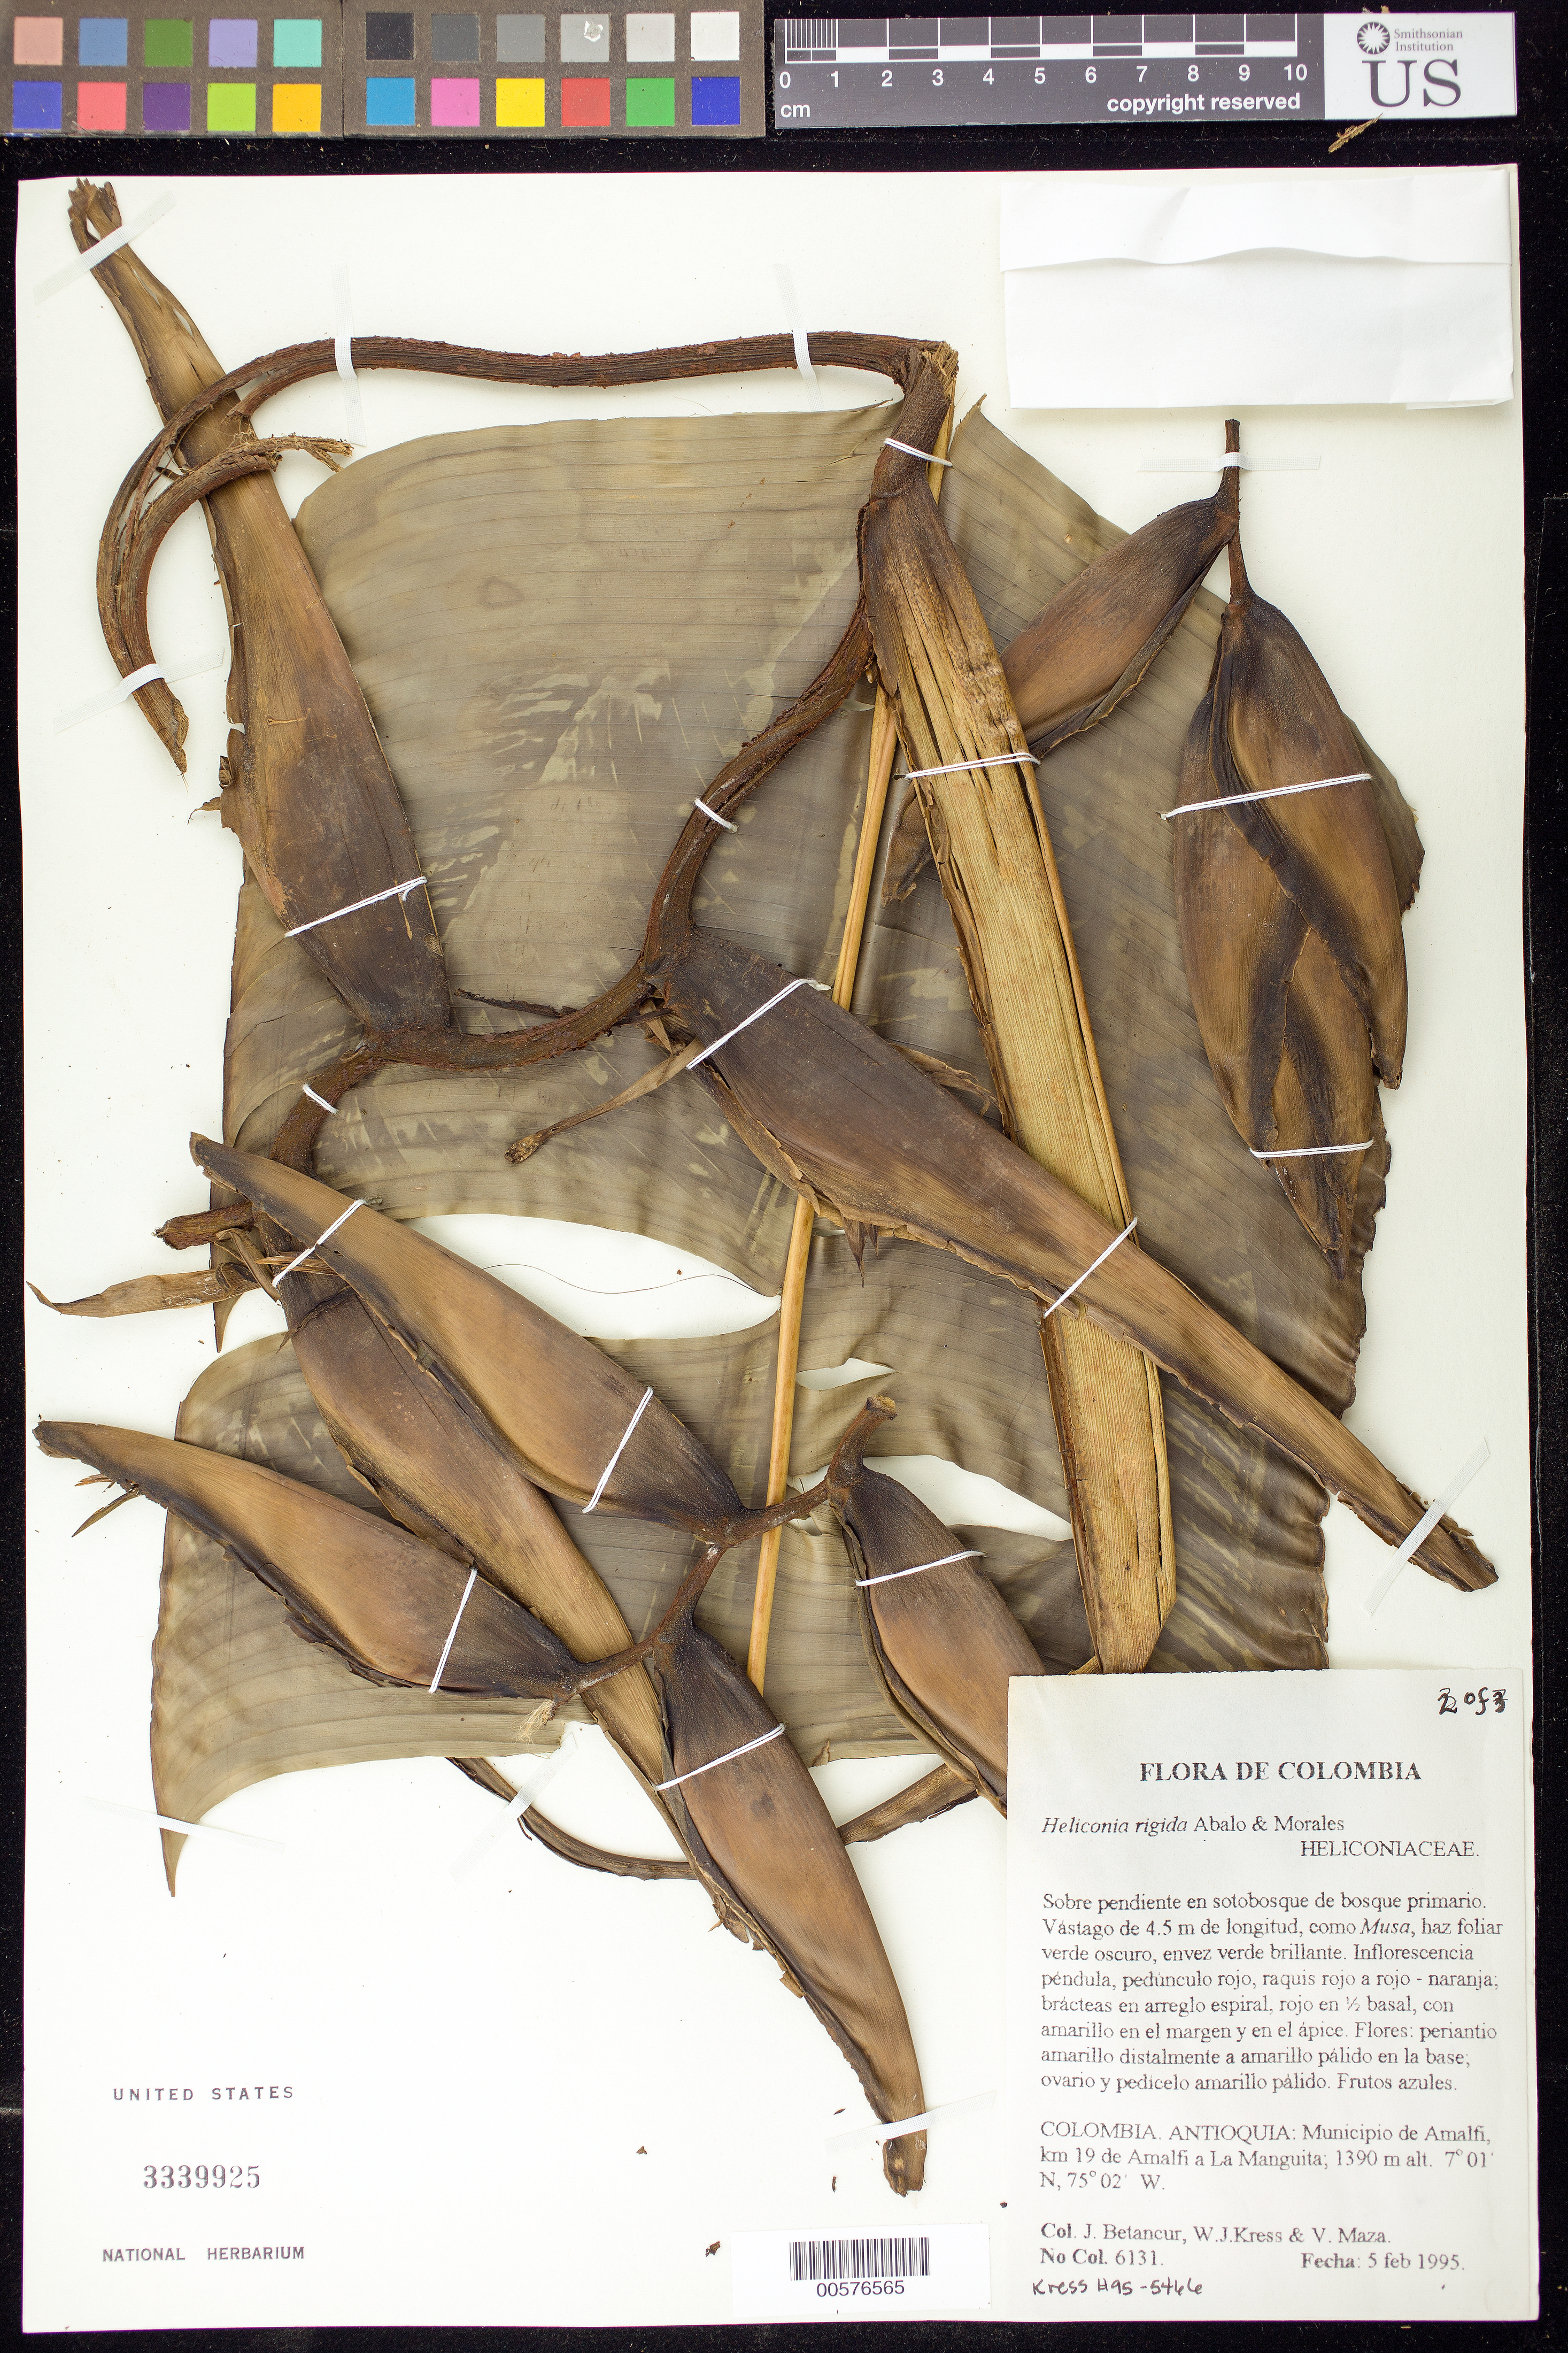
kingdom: Plantae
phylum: Tracheophyta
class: Liliopsida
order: Zingiberales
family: Heliconiaceae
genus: Heliconia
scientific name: Heliconia rigida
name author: Abalo & G. Morales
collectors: J. C. Betancur, W. J. Kress & V. Maza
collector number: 6131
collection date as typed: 07 Feb 1995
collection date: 1995-02-07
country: Colombia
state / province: Antioquia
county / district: Amalfi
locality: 24 km from Amalfi on the road to La Manguita.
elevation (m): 1150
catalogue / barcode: US 3339925